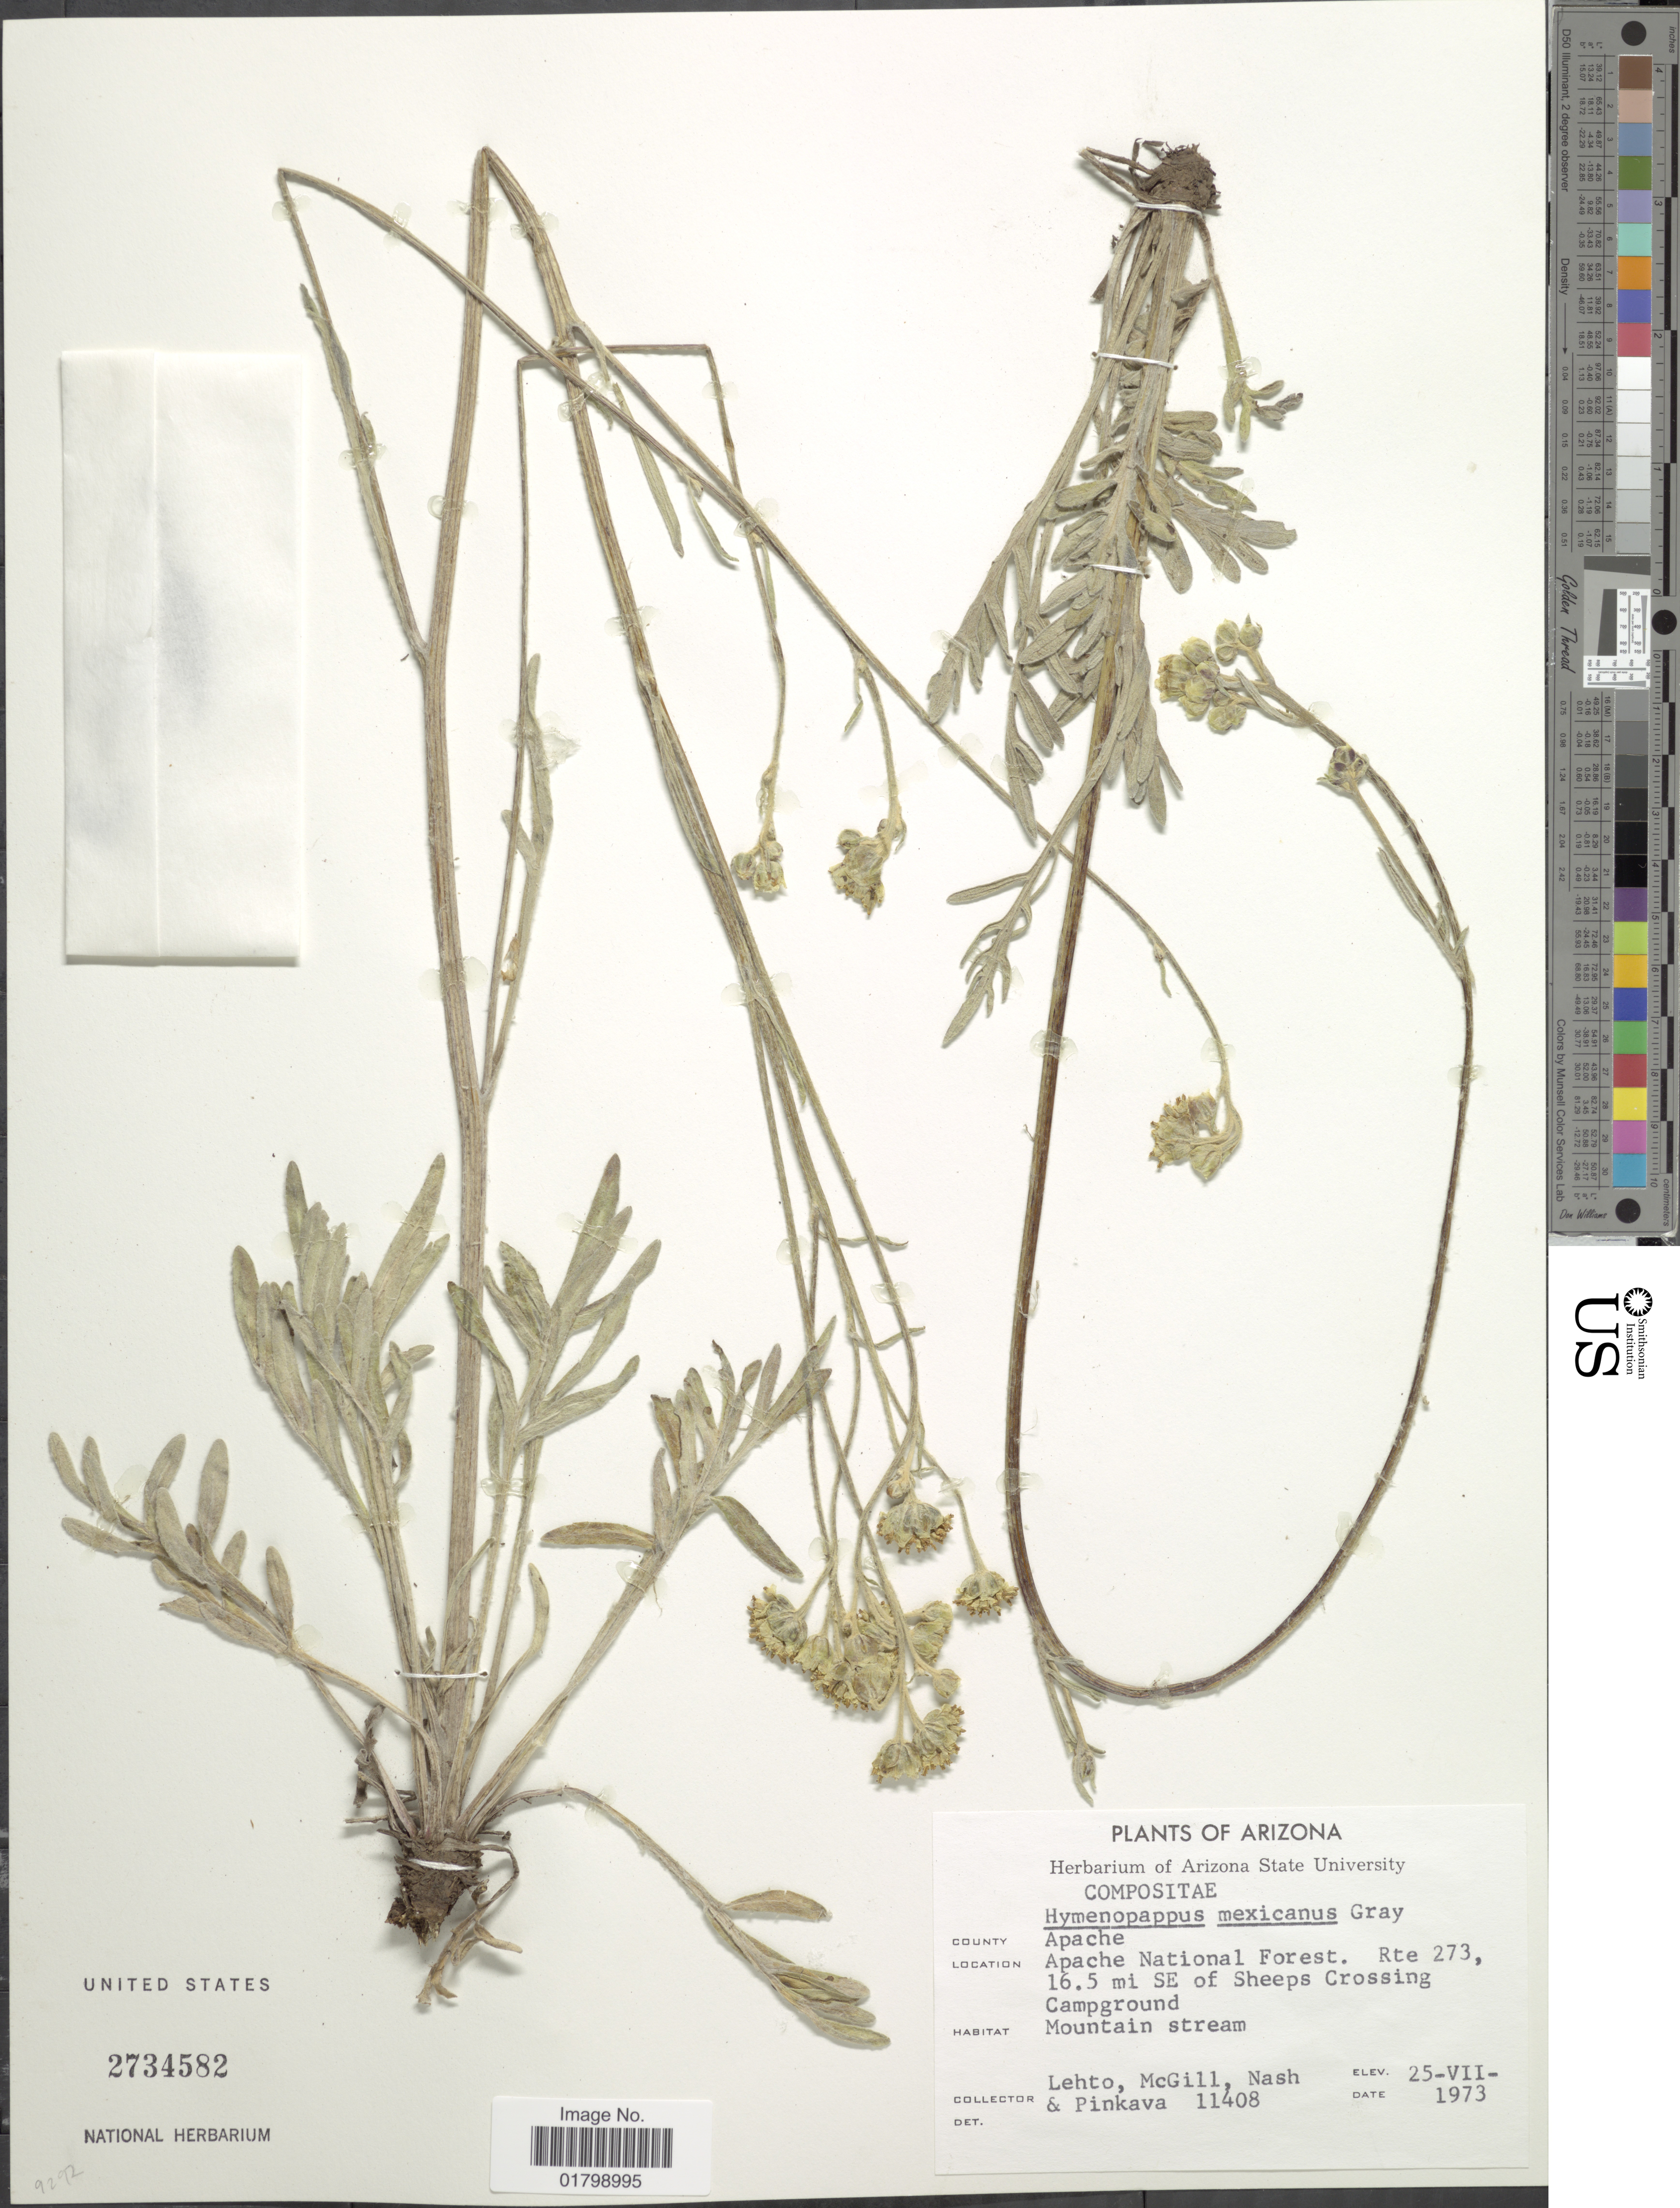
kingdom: Plantae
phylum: Tracheophyta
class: Magnoliopsida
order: Asterales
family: Asteraceae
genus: Hymenopappus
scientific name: Hymenopappus mexicanus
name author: A. Gray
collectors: -. Lehto, -. McGill, -- Nash & -. Pinkava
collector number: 11408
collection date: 1973-07-25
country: United States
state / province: Arizona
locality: Apache National Forest. Rte 273, 16.5 mi SE of Sheeps Crossing Campground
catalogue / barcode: US 2734582